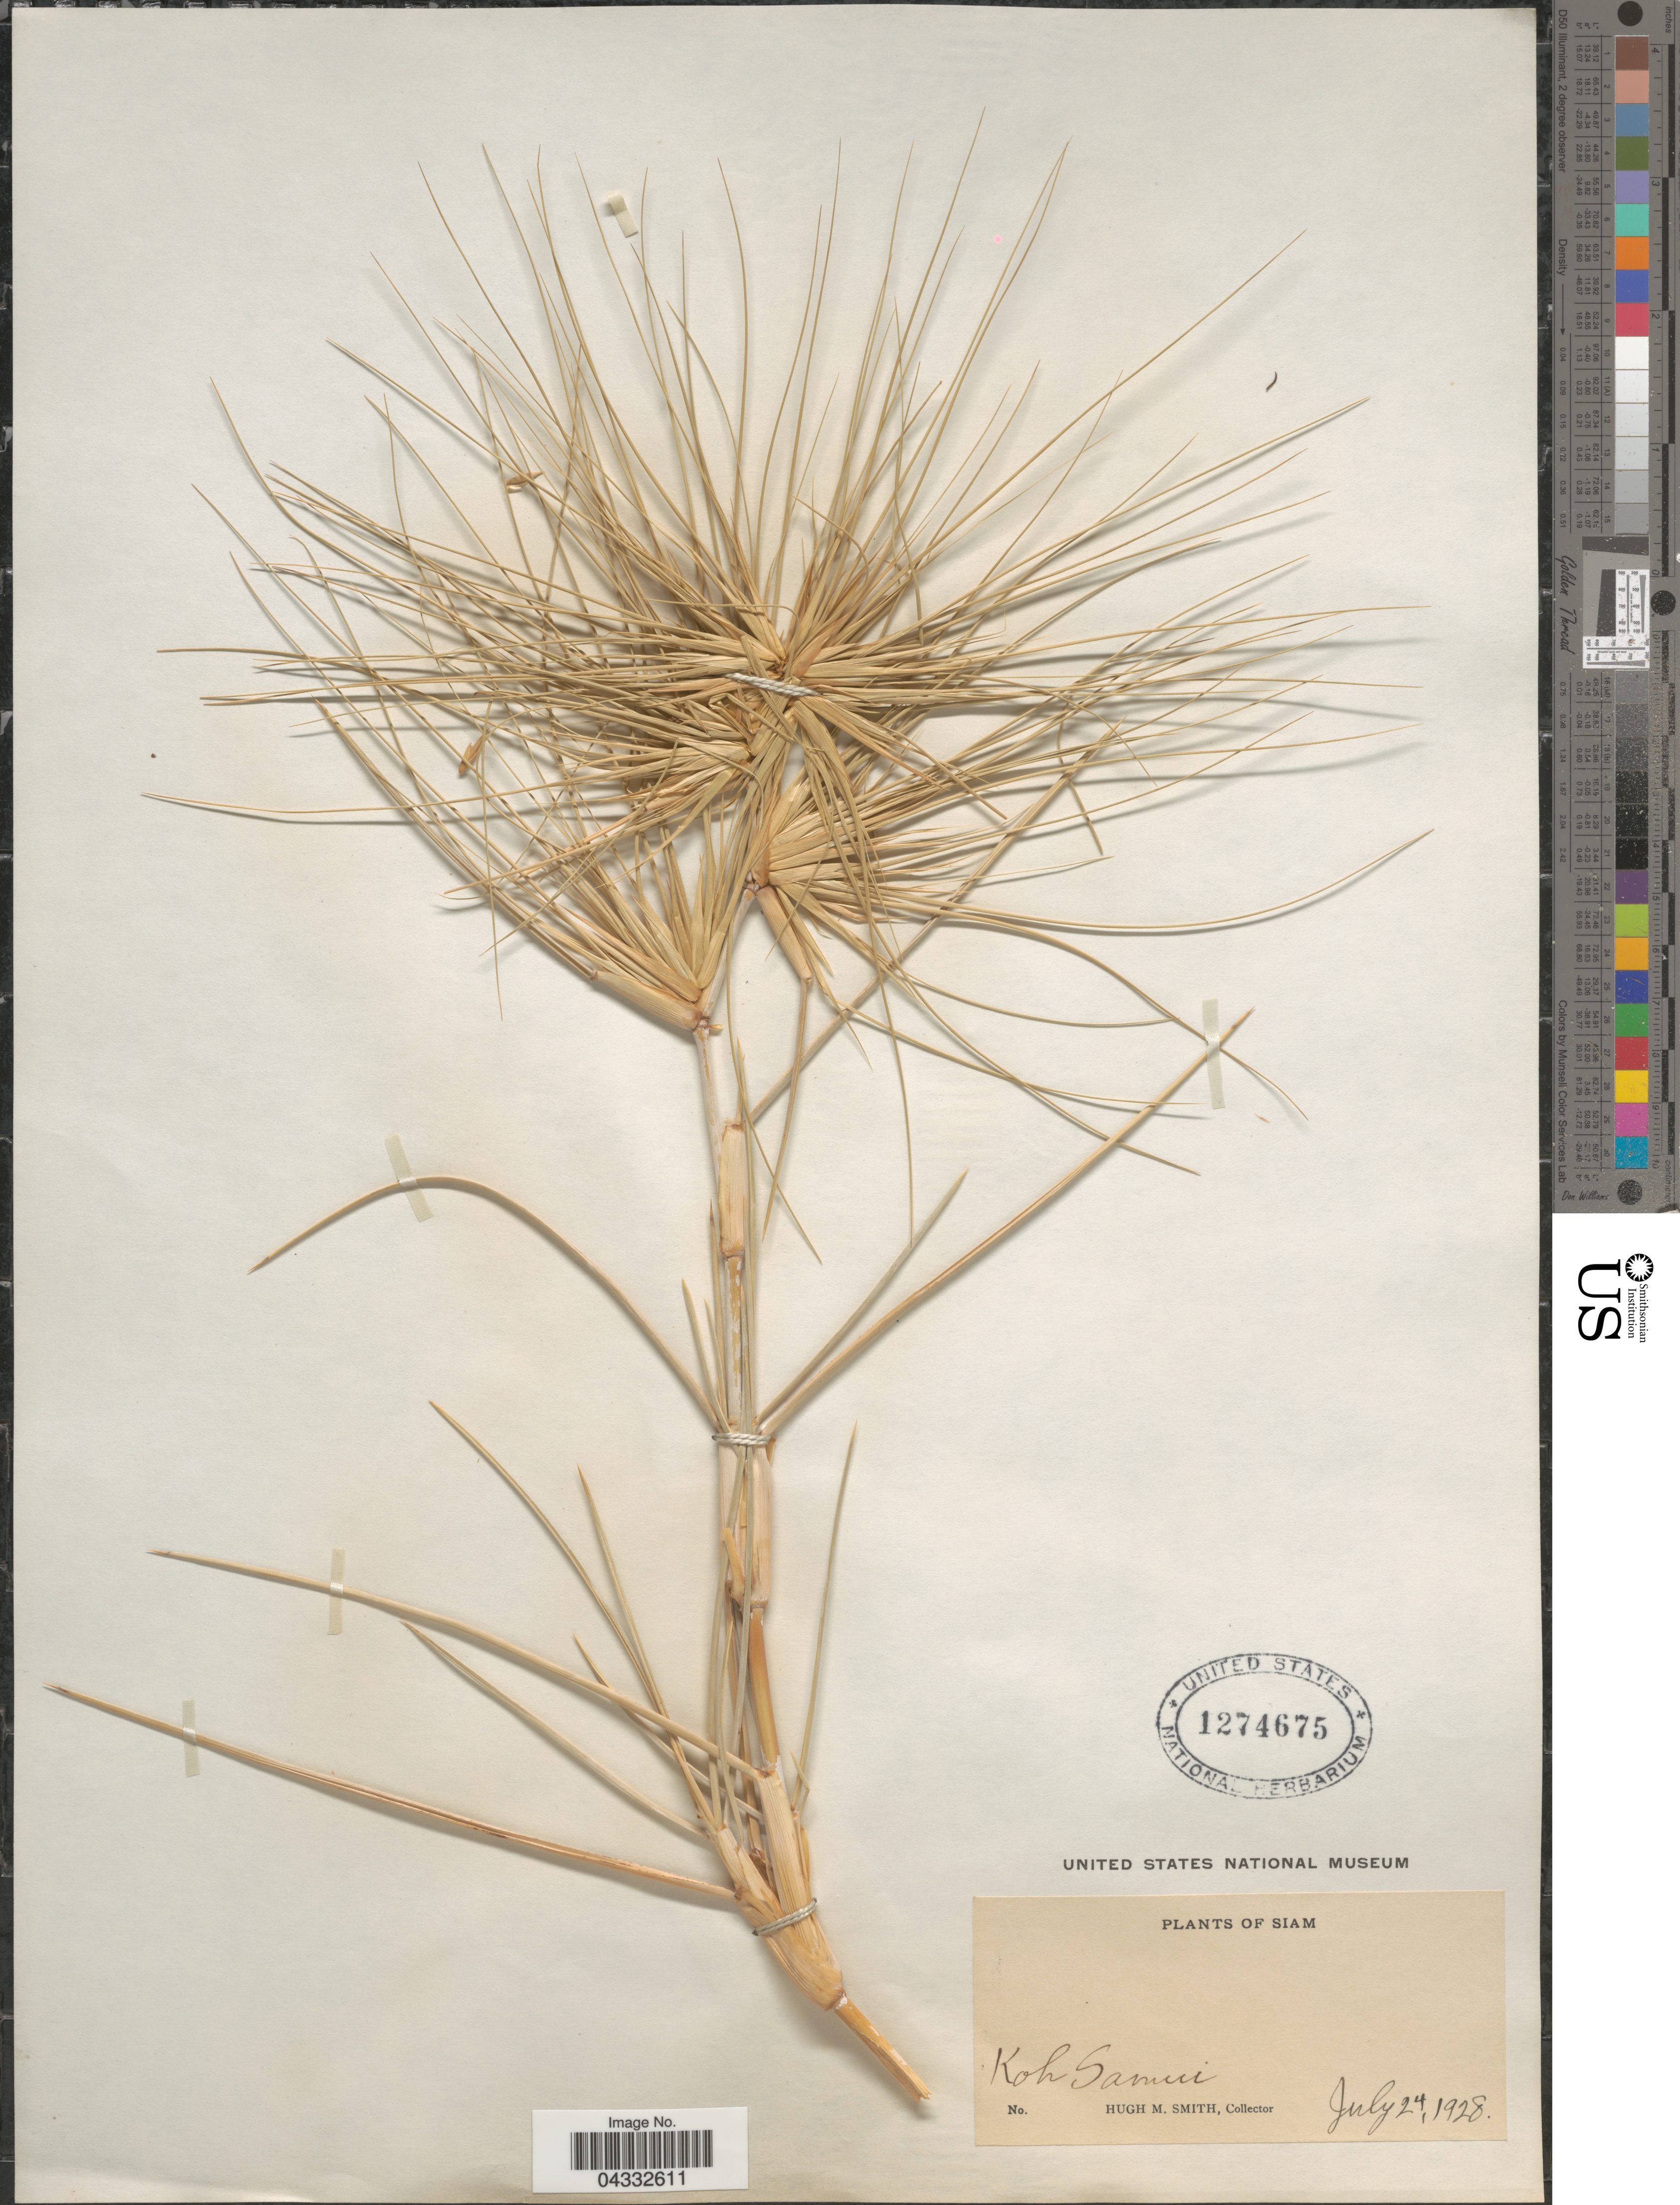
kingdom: Plantae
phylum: Tracheophyta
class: Liliopsida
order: Poales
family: Poaceae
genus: Spinifex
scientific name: Spinifex littoreus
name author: (Burm. f.) Merr.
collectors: H. M. Smith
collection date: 1928-07-24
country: Thailand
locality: Siam. Koh Samui.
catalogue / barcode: US 1274675